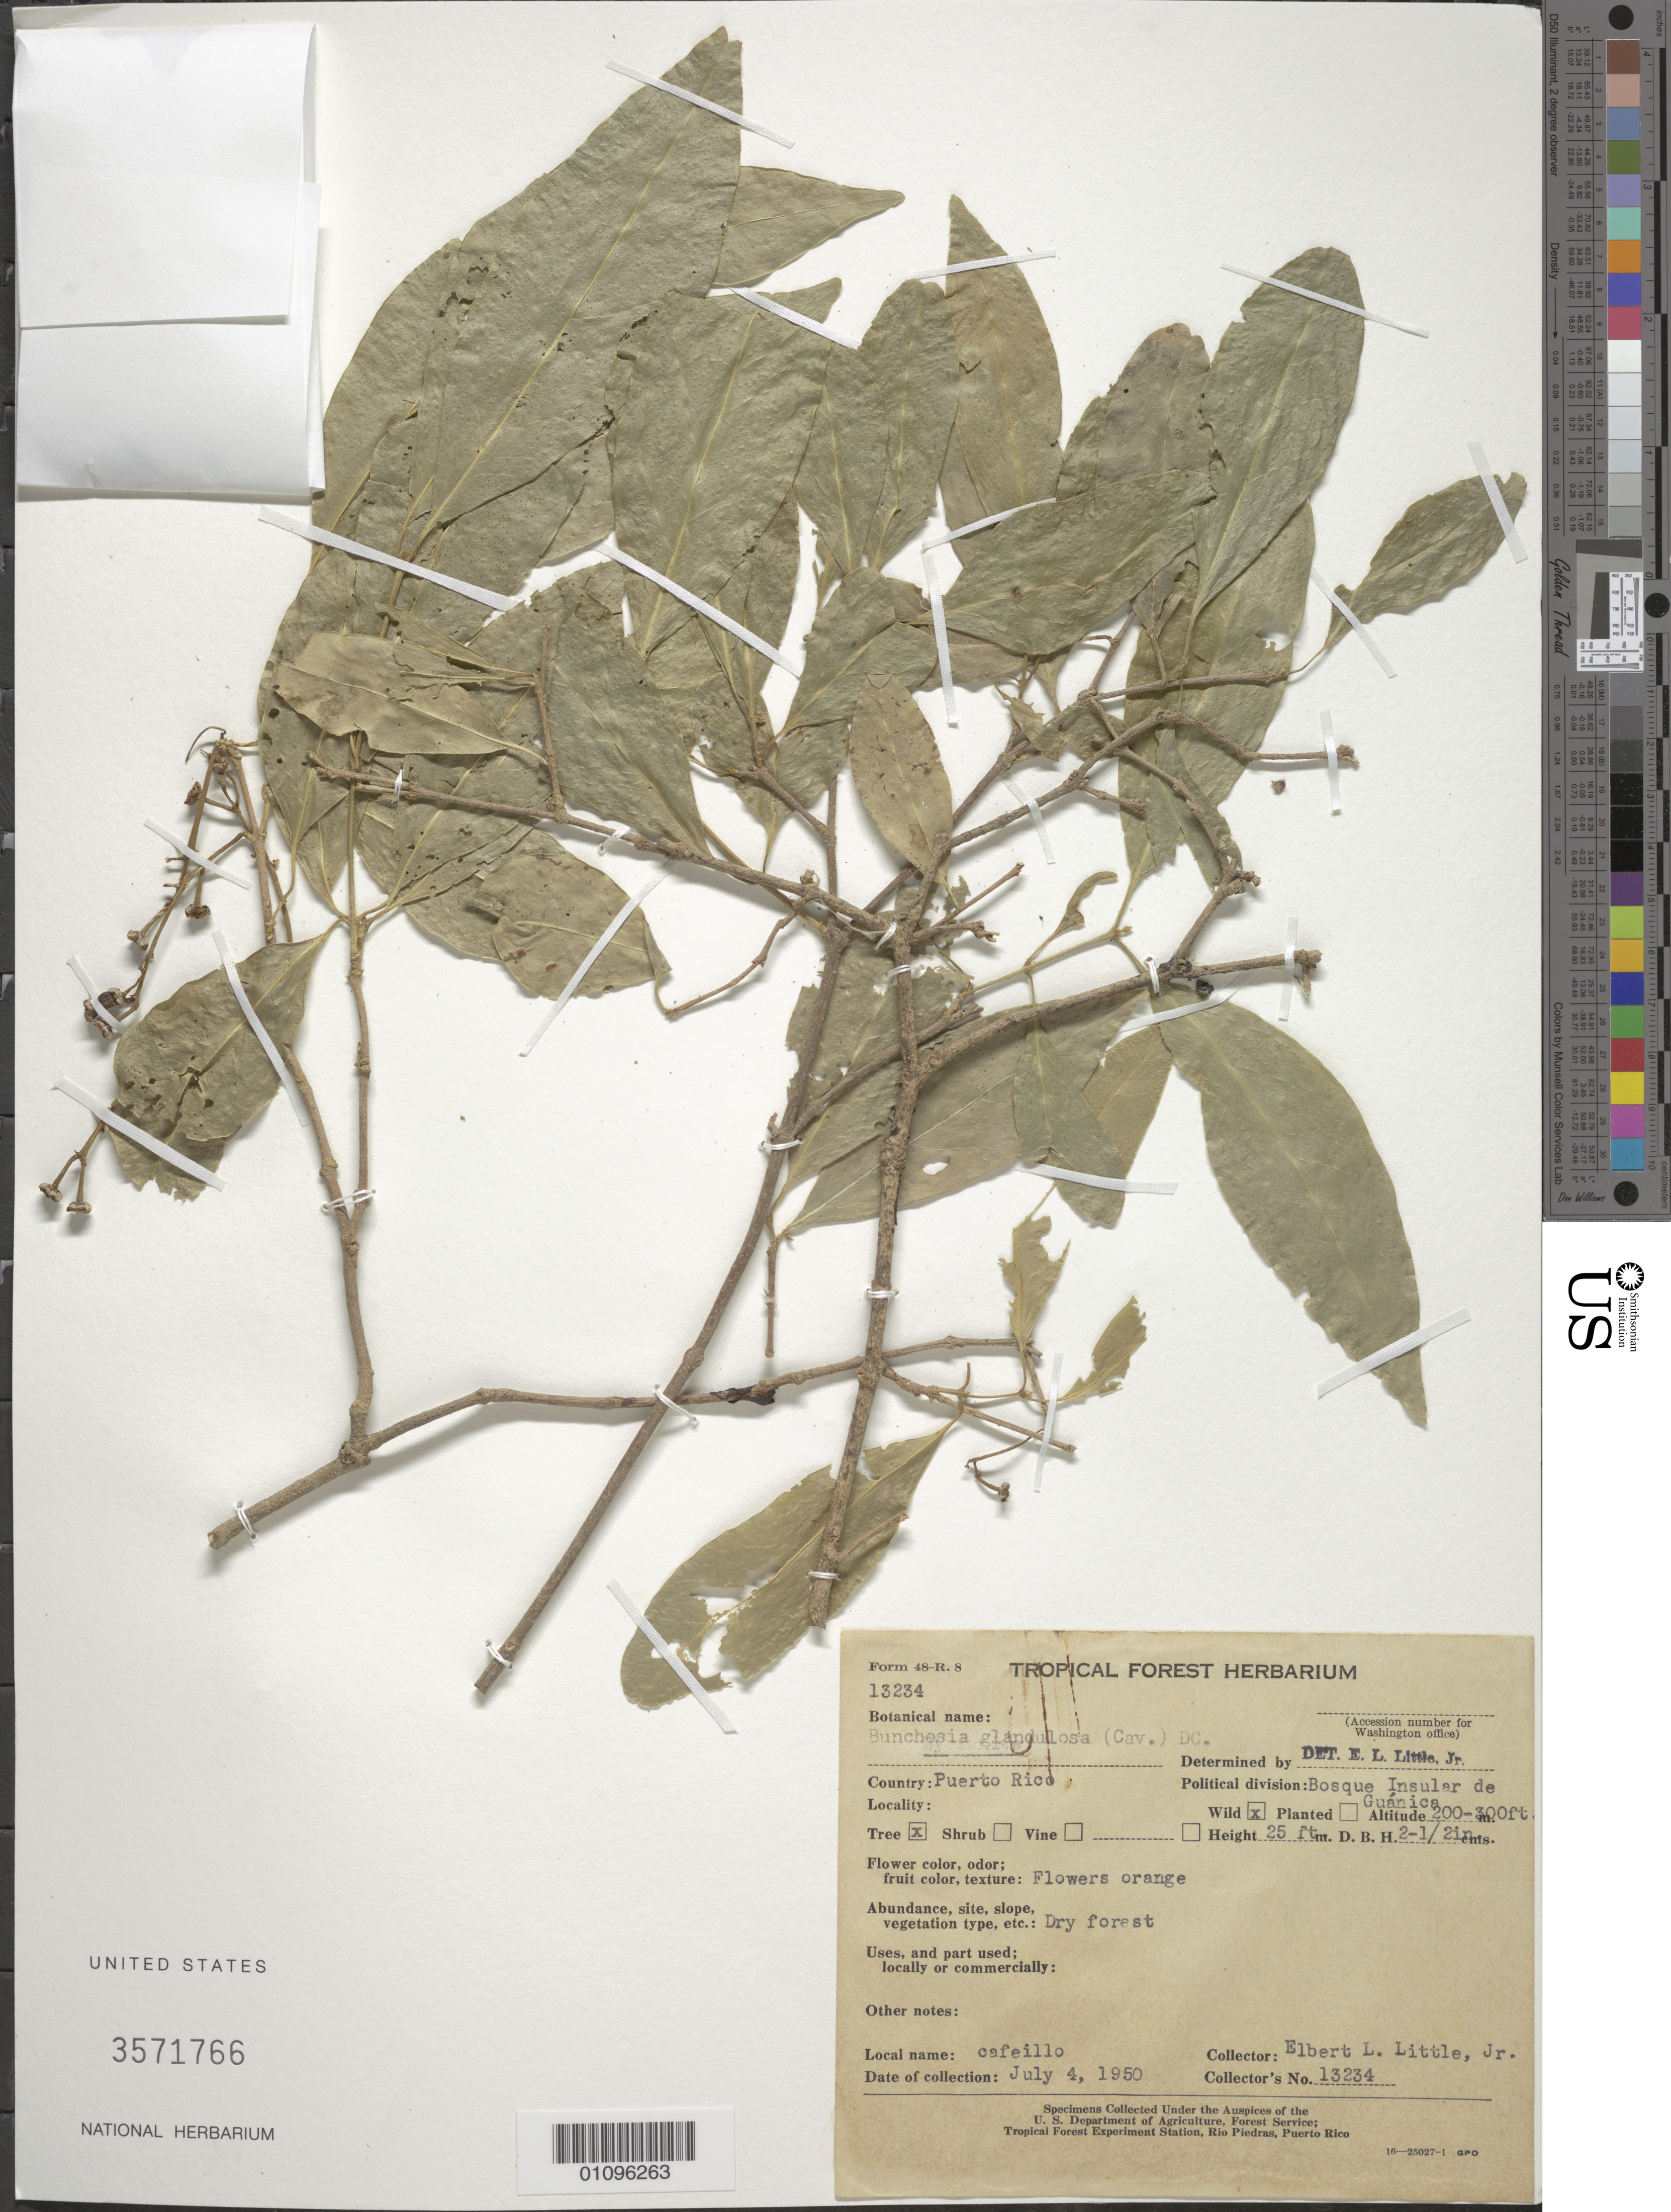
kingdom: Plantae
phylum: Tracheophyta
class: Magnoliopsida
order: Malpighiales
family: Malpighiaceae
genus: Bunchosia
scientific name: Bunchosia glandulosa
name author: (Cav.) Rich. ex Juss.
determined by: Little, Elbert L., Jr., (FSSR), United States Department of Agriculture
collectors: E. L. Little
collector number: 13234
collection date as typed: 04 Jul 1950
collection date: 1950-07-04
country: Puerto Rico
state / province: Guánica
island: Puerto Rico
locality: Bosque Insular de Guánica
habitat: Dry forest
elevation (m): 61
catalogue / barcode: US 3571766